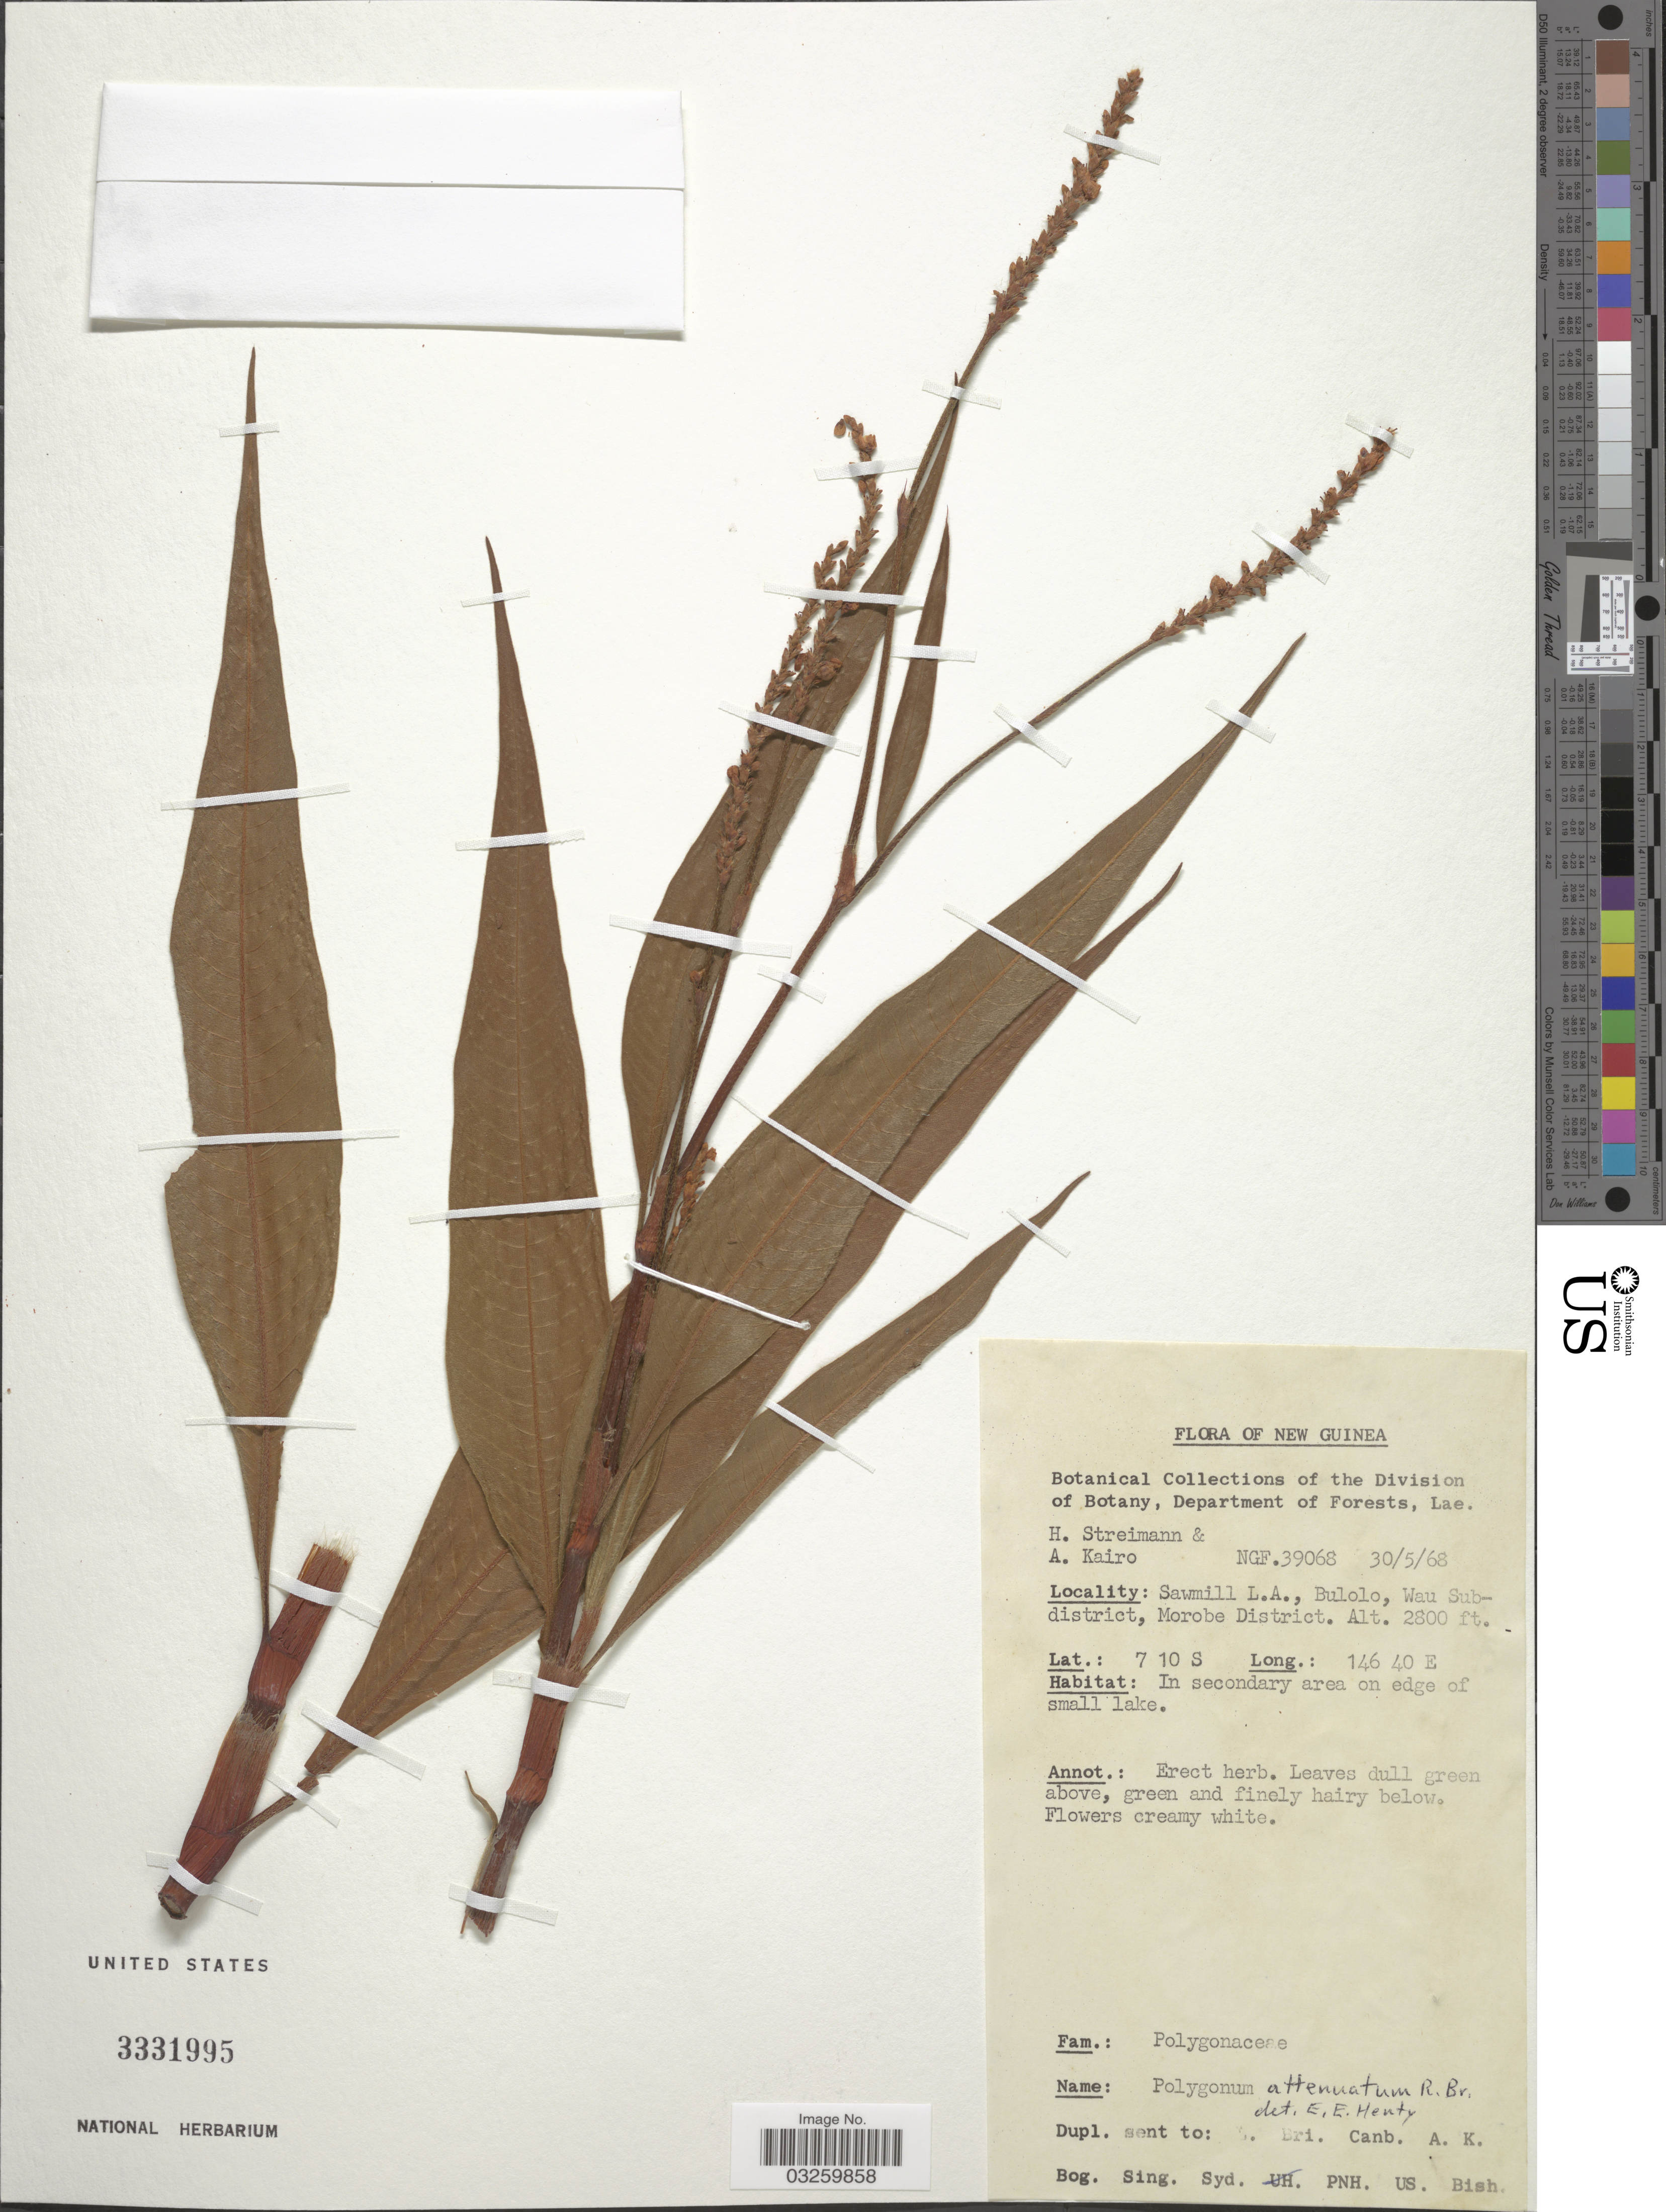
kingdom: Plantae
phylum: Tracheophyta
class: Magnoliopsida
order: Caryophyllales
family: Polygonaceae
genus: Persicaria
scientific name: Persicaria attenuata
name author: (R. Br.) Soják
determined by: Wagner, W. L., (BOT), Smithsonian Institution - National Museum of Natural History (UNITED STATES)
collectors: H. Streimann & A. Kairo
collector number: NGF39068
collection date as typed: Transcribed d/m/y: 30/5/68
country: Papua New Guinea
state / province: Morobe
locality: New Guinea. Sawmill L.A., Bulolo, Wau Sub-district, Morobe District.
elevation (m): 853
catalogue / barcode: US 3331995